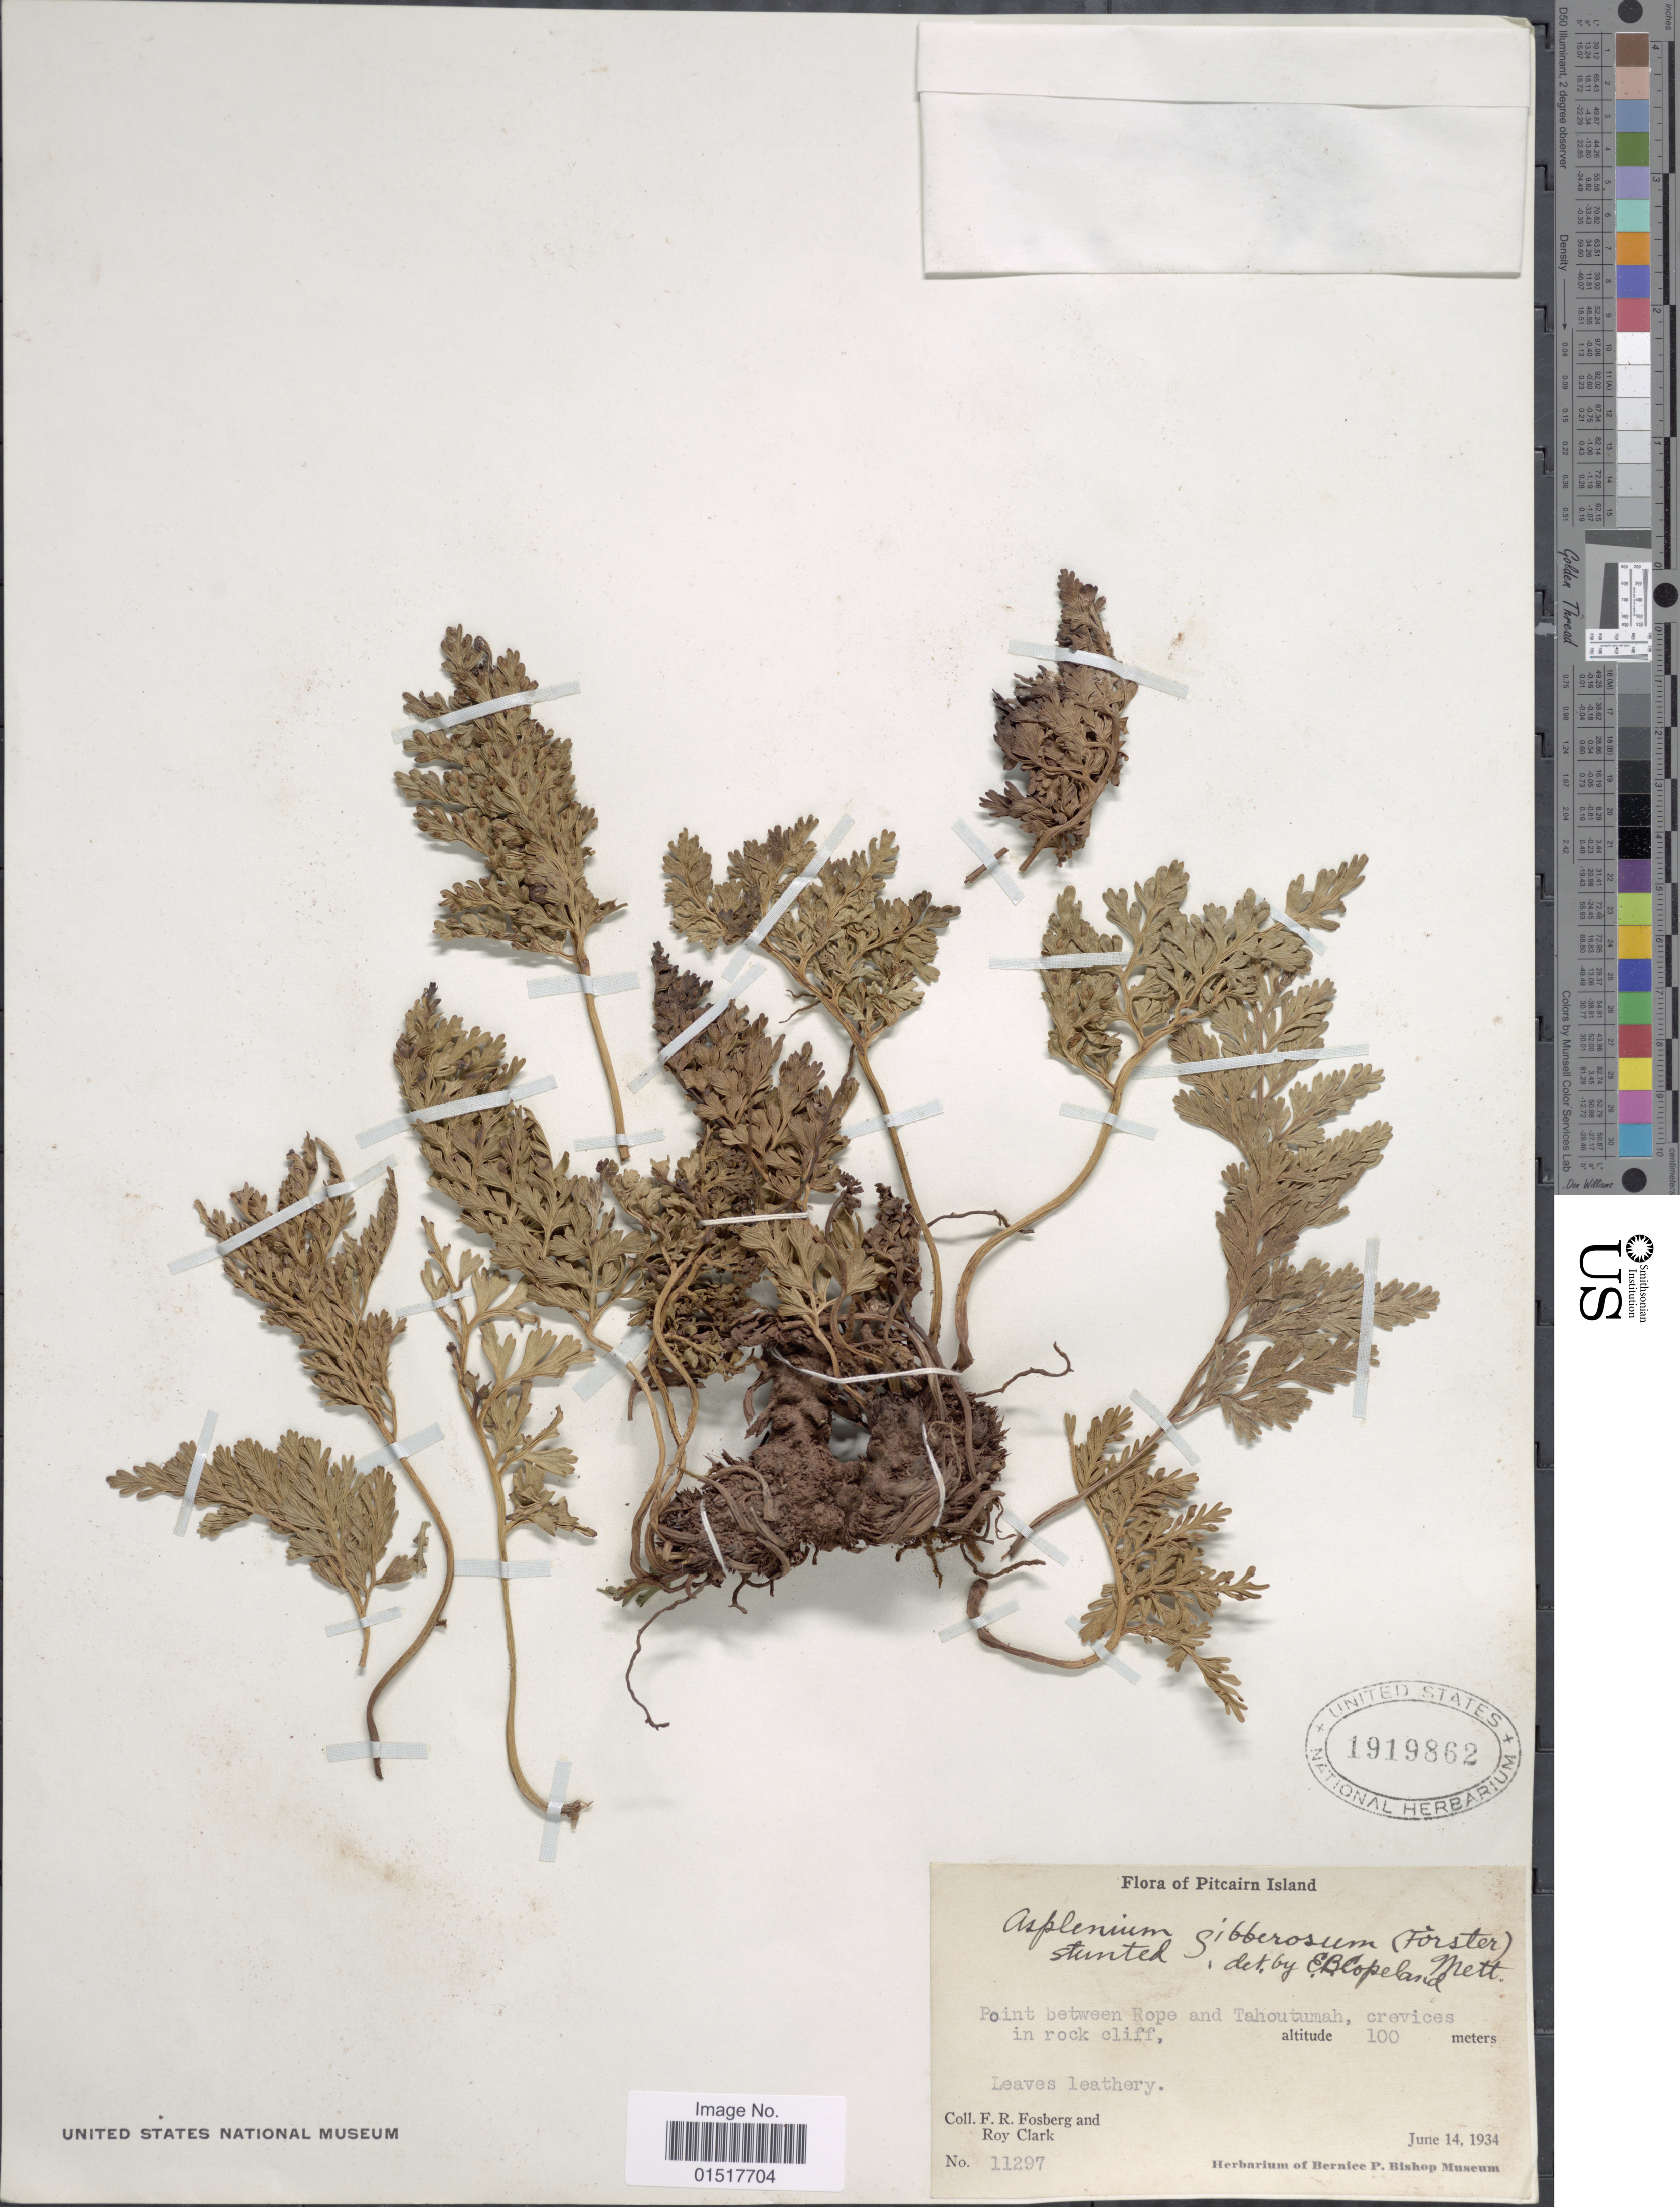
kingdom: Plantae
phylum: Tracheophyta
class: Polypodiopsida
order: Polypodiales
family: Aspleniaceae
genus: Asplenium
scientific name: Asplenium gibberosum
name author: (G. Forst.) Mett.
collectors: F. R. Fosberg & R. Clark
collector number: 11297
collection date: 1934-06-14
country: Pitcairn Islands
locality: Pitcairn Island. Point between Rope and Tahoutumah.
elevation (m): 100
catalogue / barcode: US 1919862